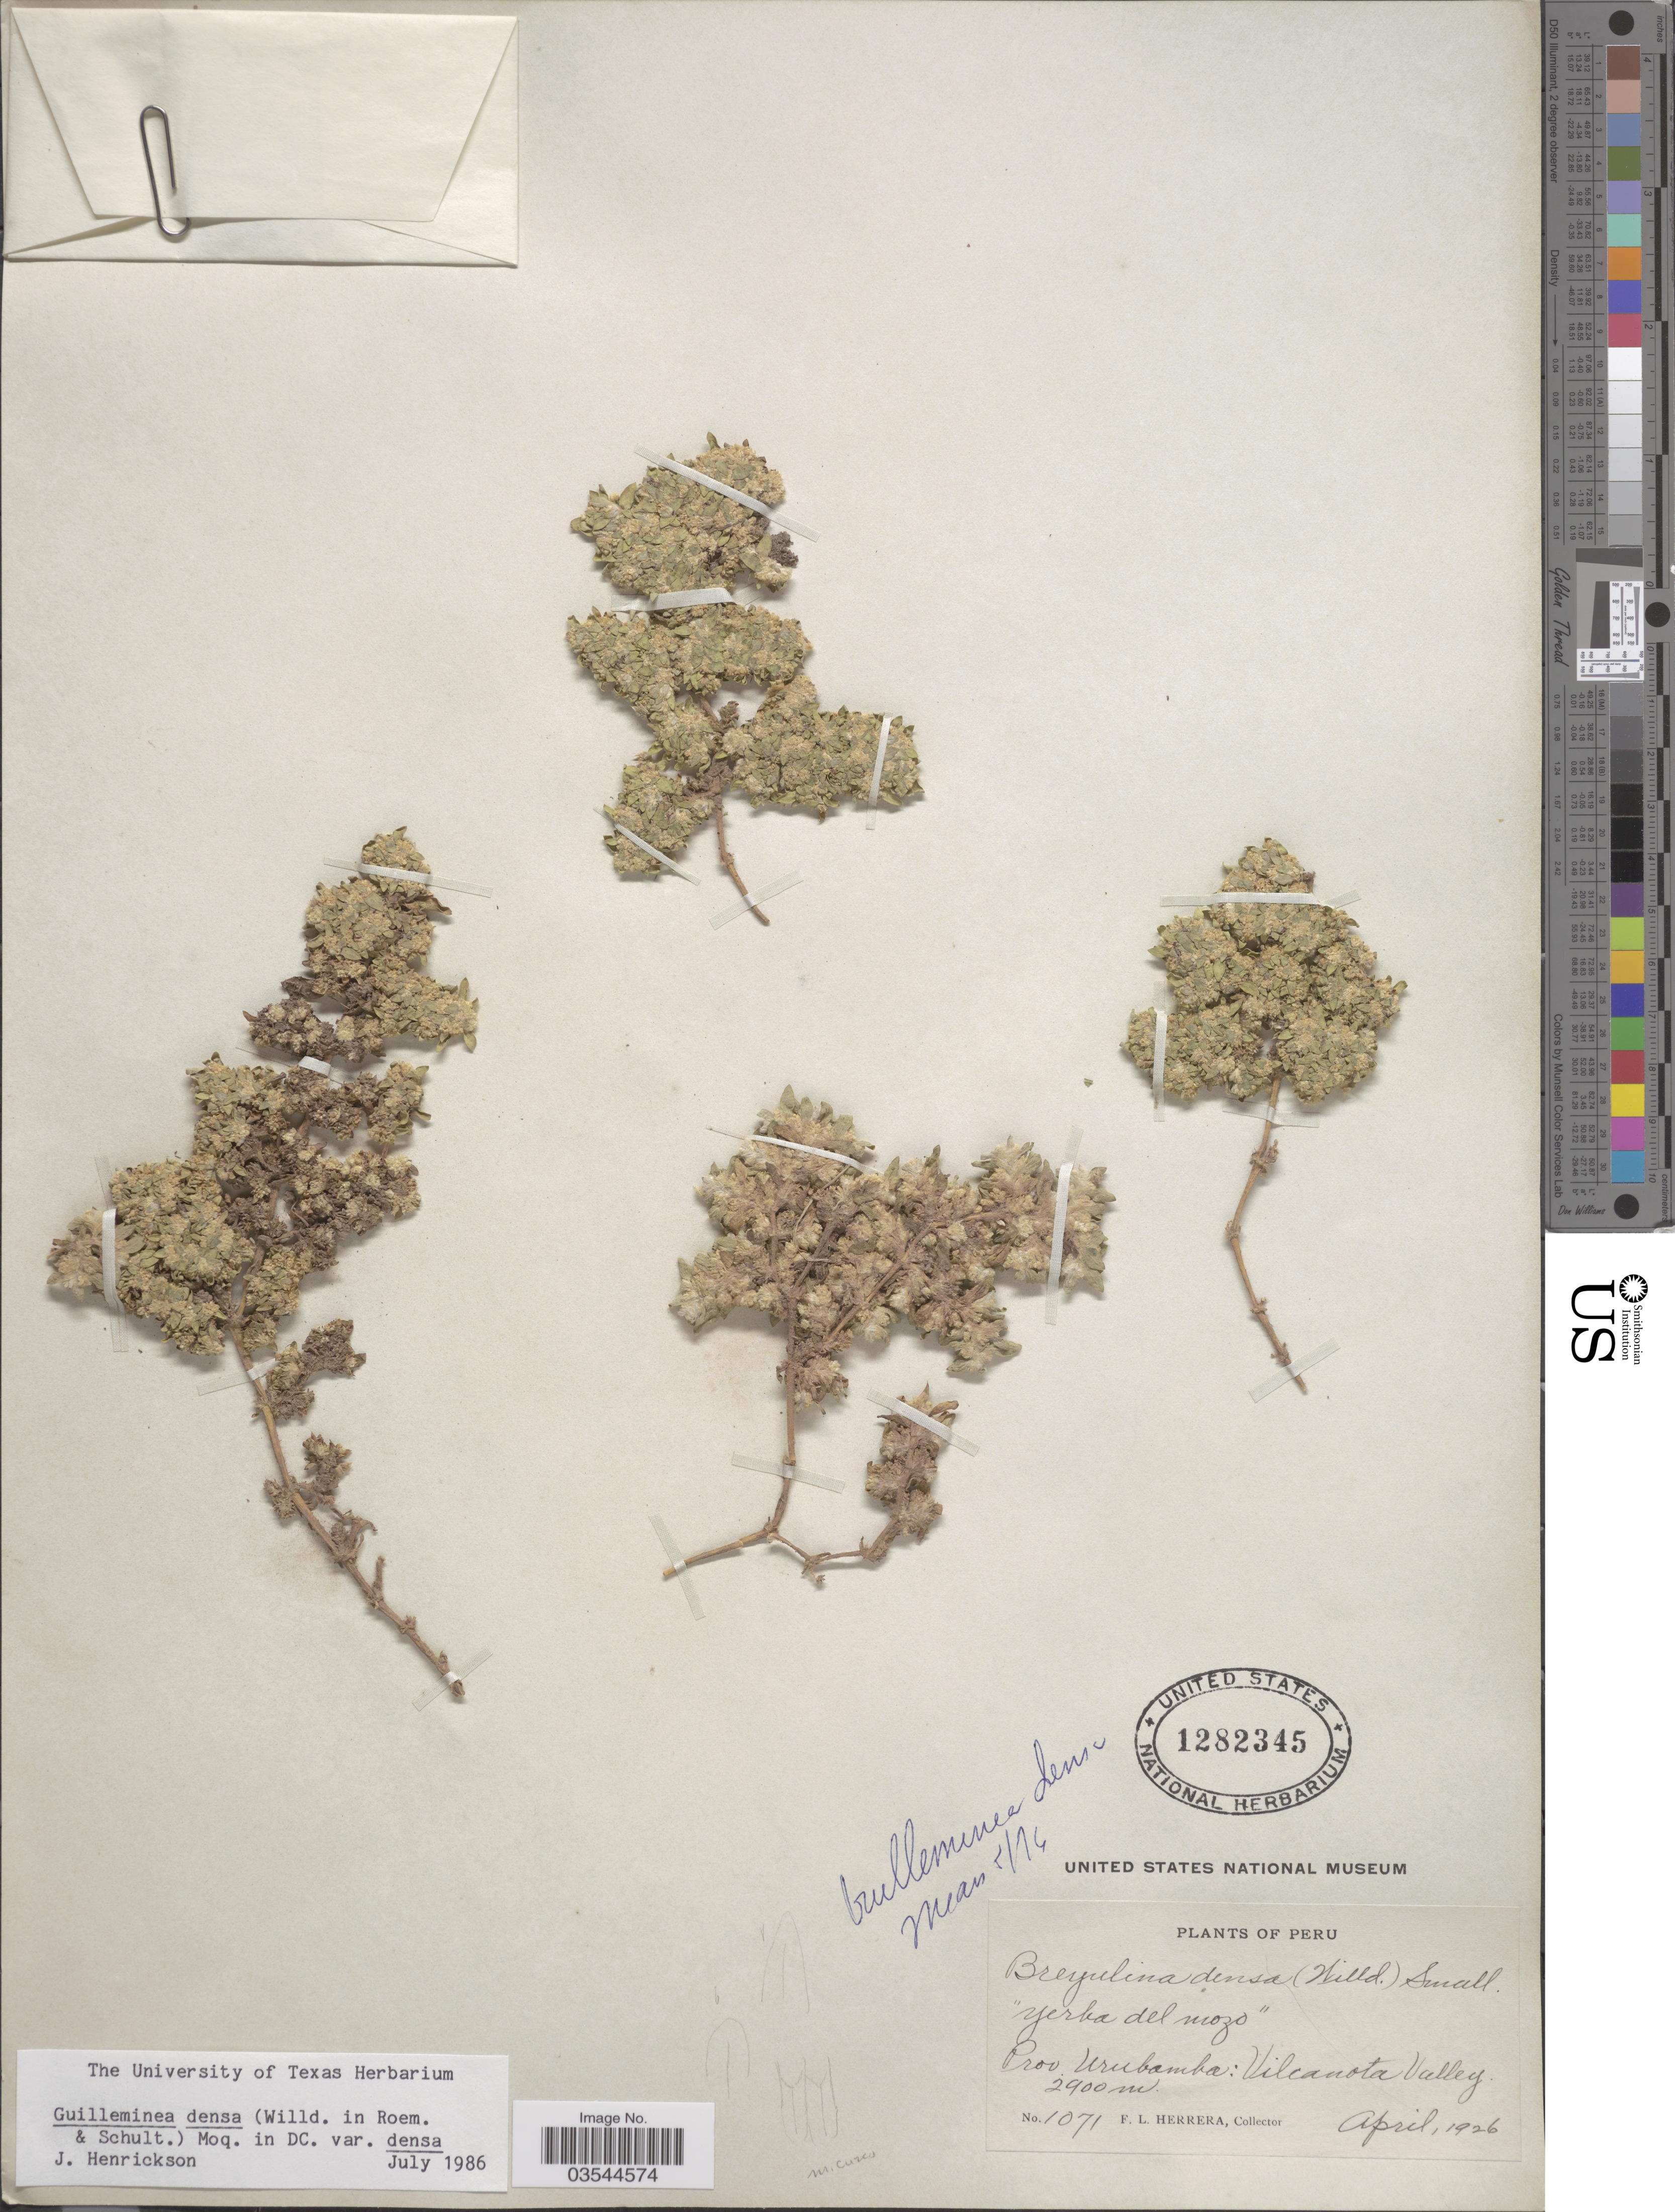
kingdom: Plantae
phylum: Tracheophyta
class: Magnoliopsida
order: Caryophyllales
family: Amaranthaceae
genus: Guilleminea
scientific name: Guilleminea densa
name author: (Humb. & Bonpl. ex Schult.) Moq.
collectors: F. L. Herrera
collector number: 1071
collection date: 1926-04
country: Peru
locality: Prov. Urubamba: Vilcanota Valley.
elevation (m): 2900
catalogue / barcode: US 1282345